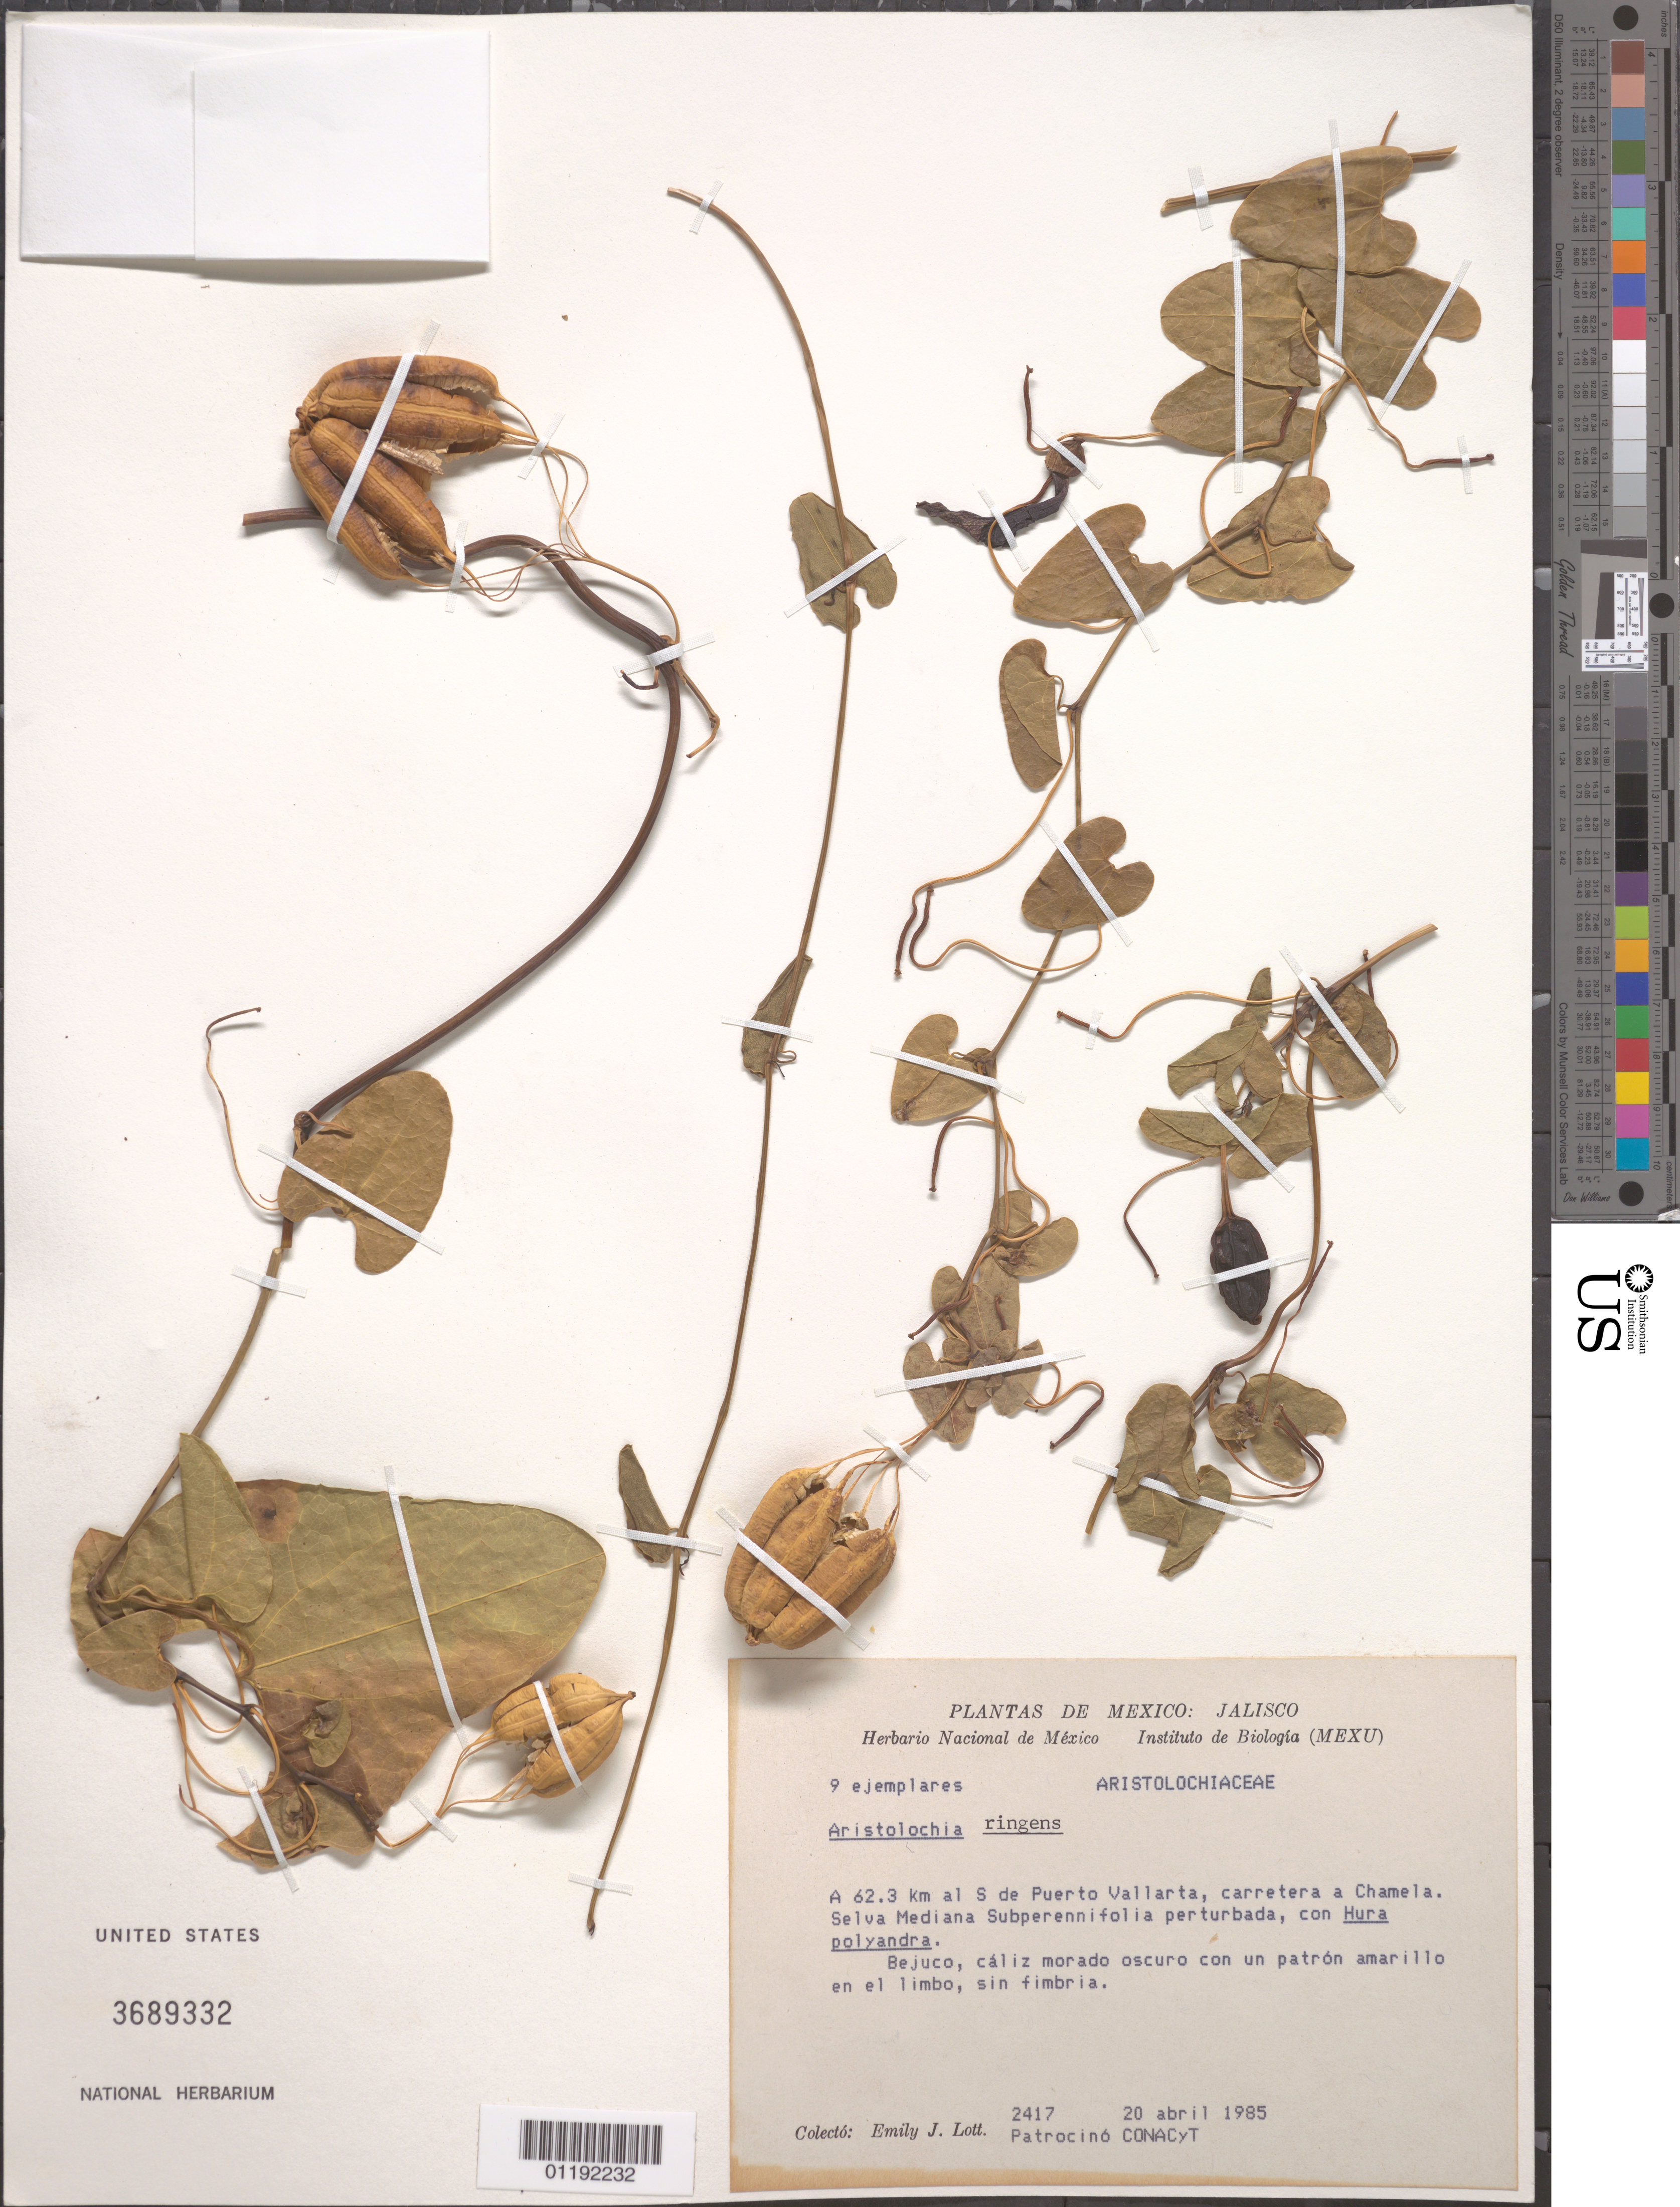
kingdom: Plantae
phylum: Tracheophyta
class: Magnoliopsida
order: Piperales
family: Aristolochiaceae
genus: Aristolochia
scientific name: Aristolochia ringens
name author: Vahl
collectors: E. J. Lott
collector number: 2417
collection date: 1985-04-20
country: Mexico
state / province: Jalisco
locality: A 62.3 km al S de Puerto Vallarta, carretera a Chamela.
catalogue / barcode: US 3689332